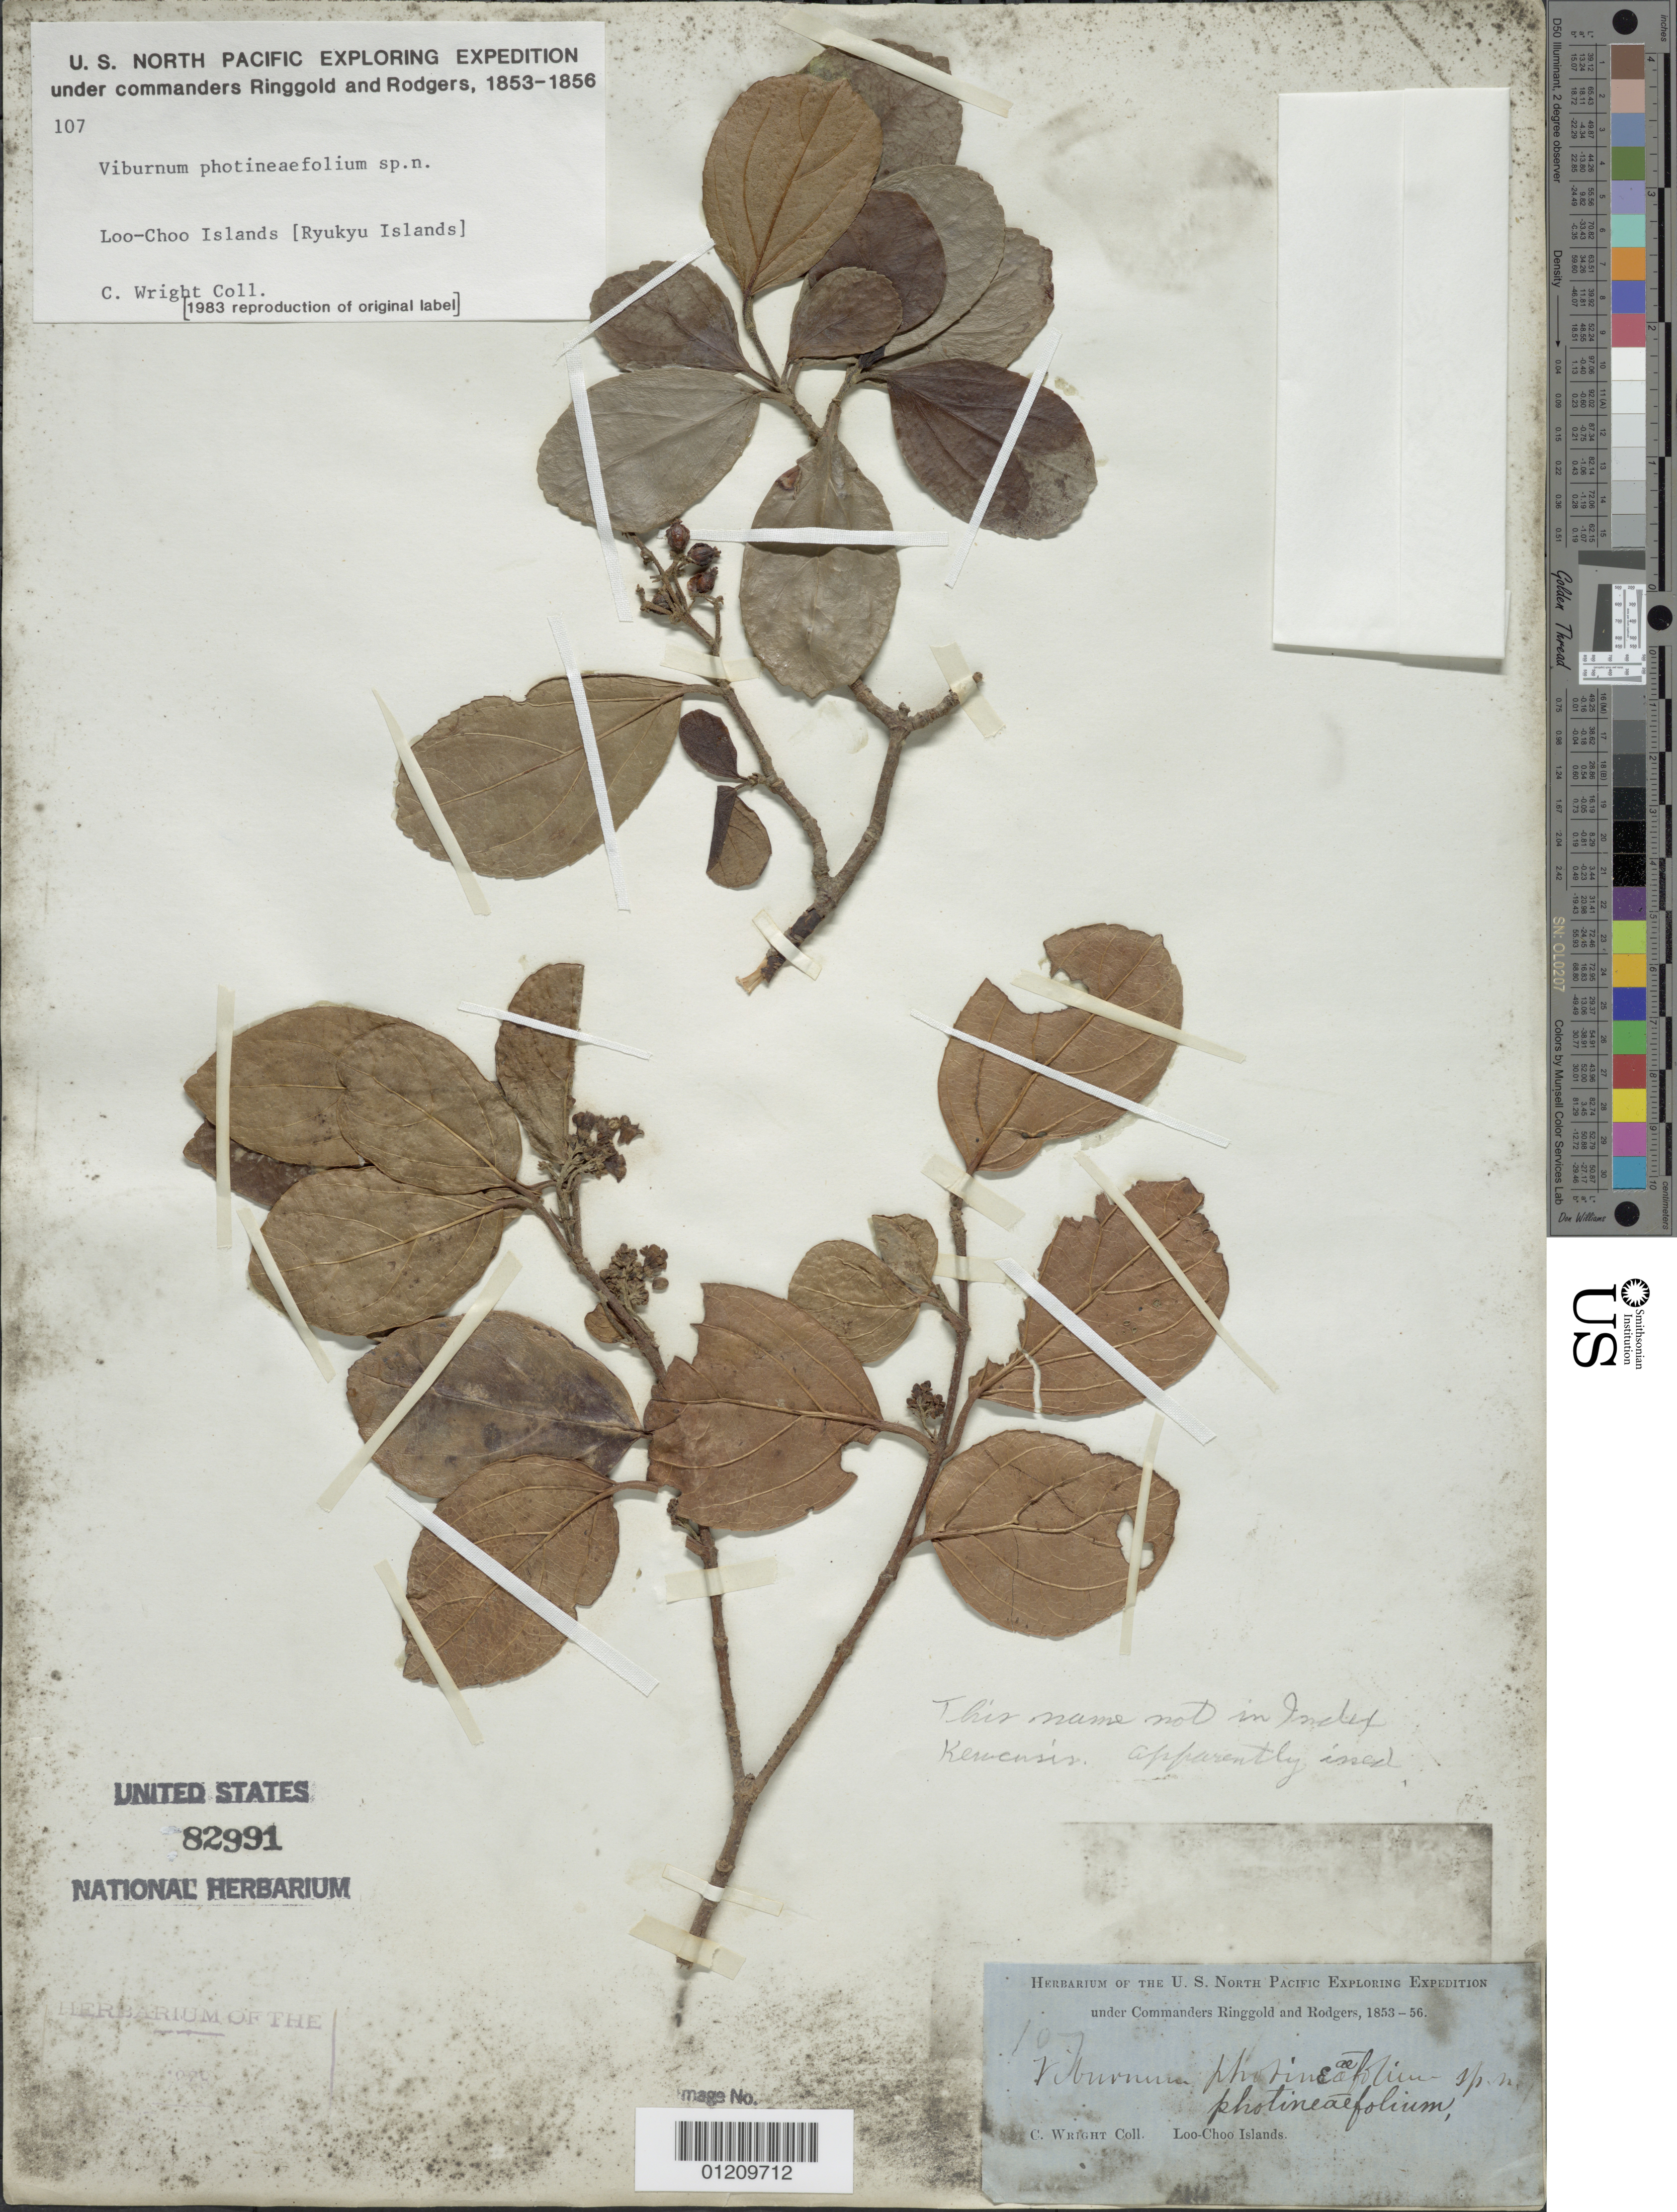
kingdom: Plantae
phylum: Tracheophyta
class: Magnoliopsida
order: Dipsacales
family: Viburnaceae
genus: Viburnum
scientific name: Viburnum photineaefolium ined.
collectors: C. Wright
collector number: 107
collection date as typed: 1853 to -- --- 1856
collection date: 1853/1856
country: Japan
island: Ryukyu Islands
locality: Loo Choo Islands.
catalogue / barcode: US 82991